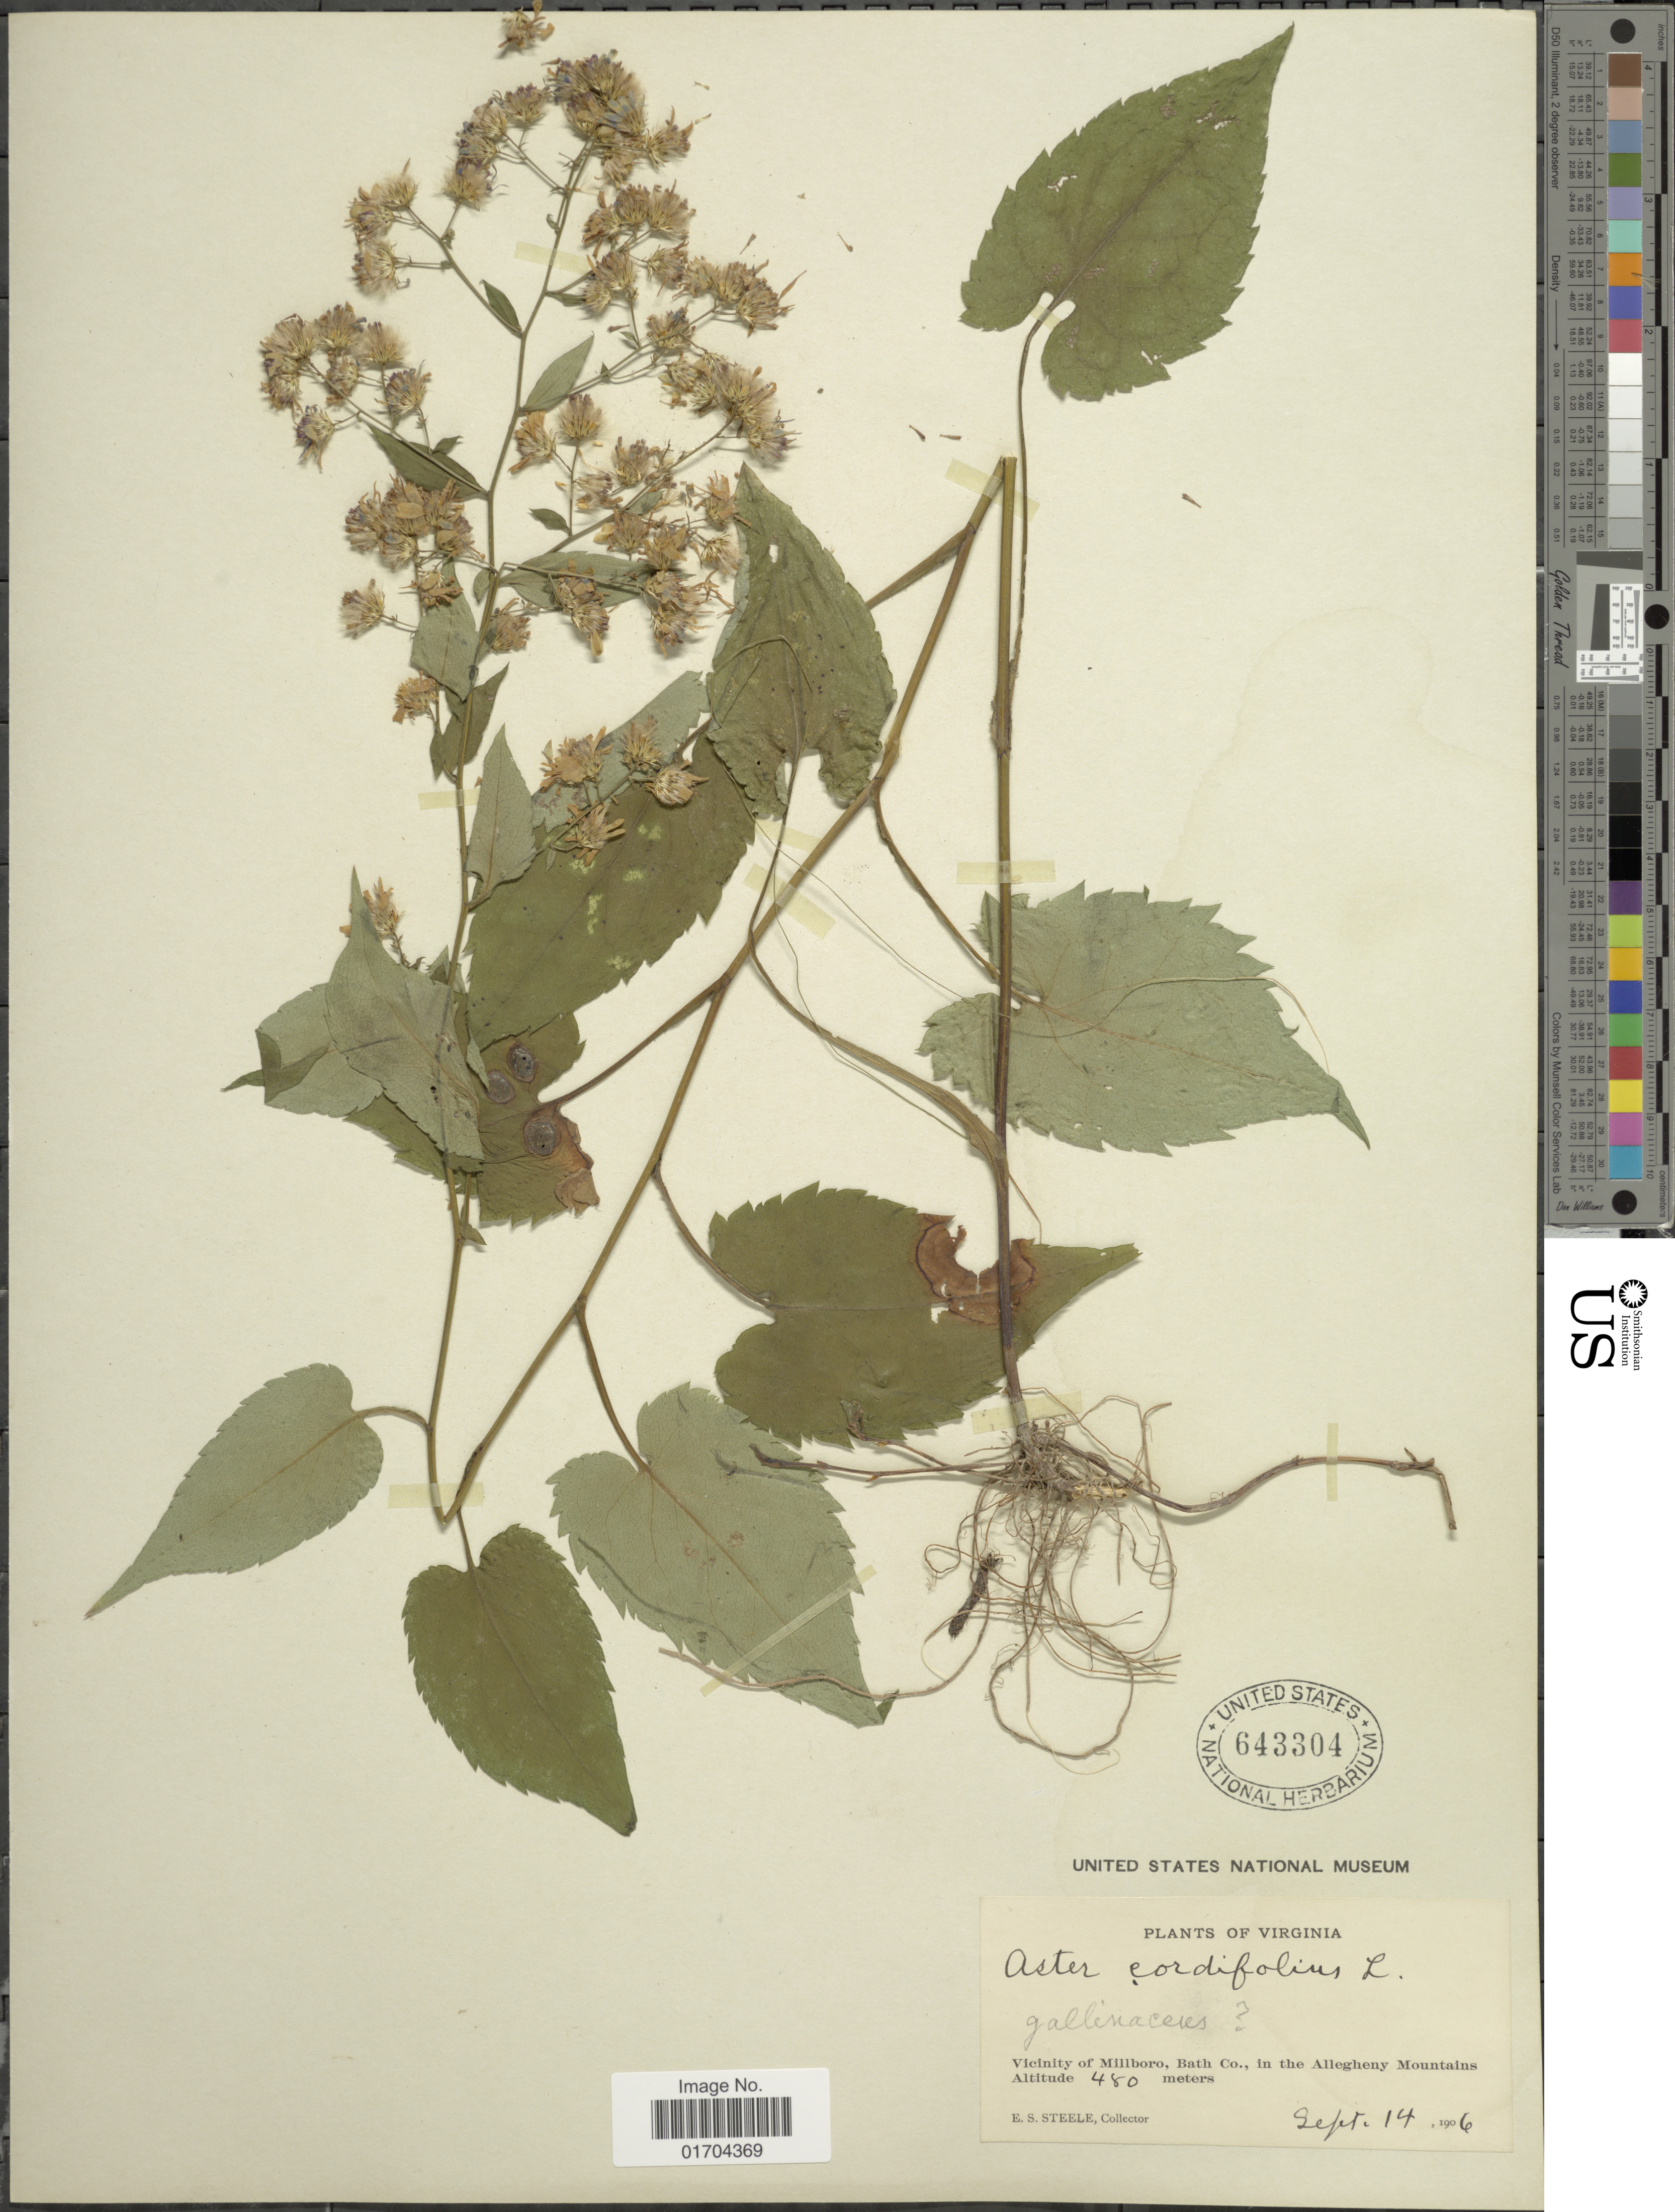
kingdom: Plantae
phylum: Tracheophyta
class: Magnoliopsida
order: Asterales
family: Asteraceae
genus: Symphyotrichum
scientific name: Symphyotrichum sp.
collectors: E. Steele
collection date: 1906-09-14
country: United States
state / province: Virginia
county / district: Bath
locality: Vicinity of Milboro, Bath Co., in the Allegheny Mountains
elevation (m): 480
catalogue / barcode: US 643304